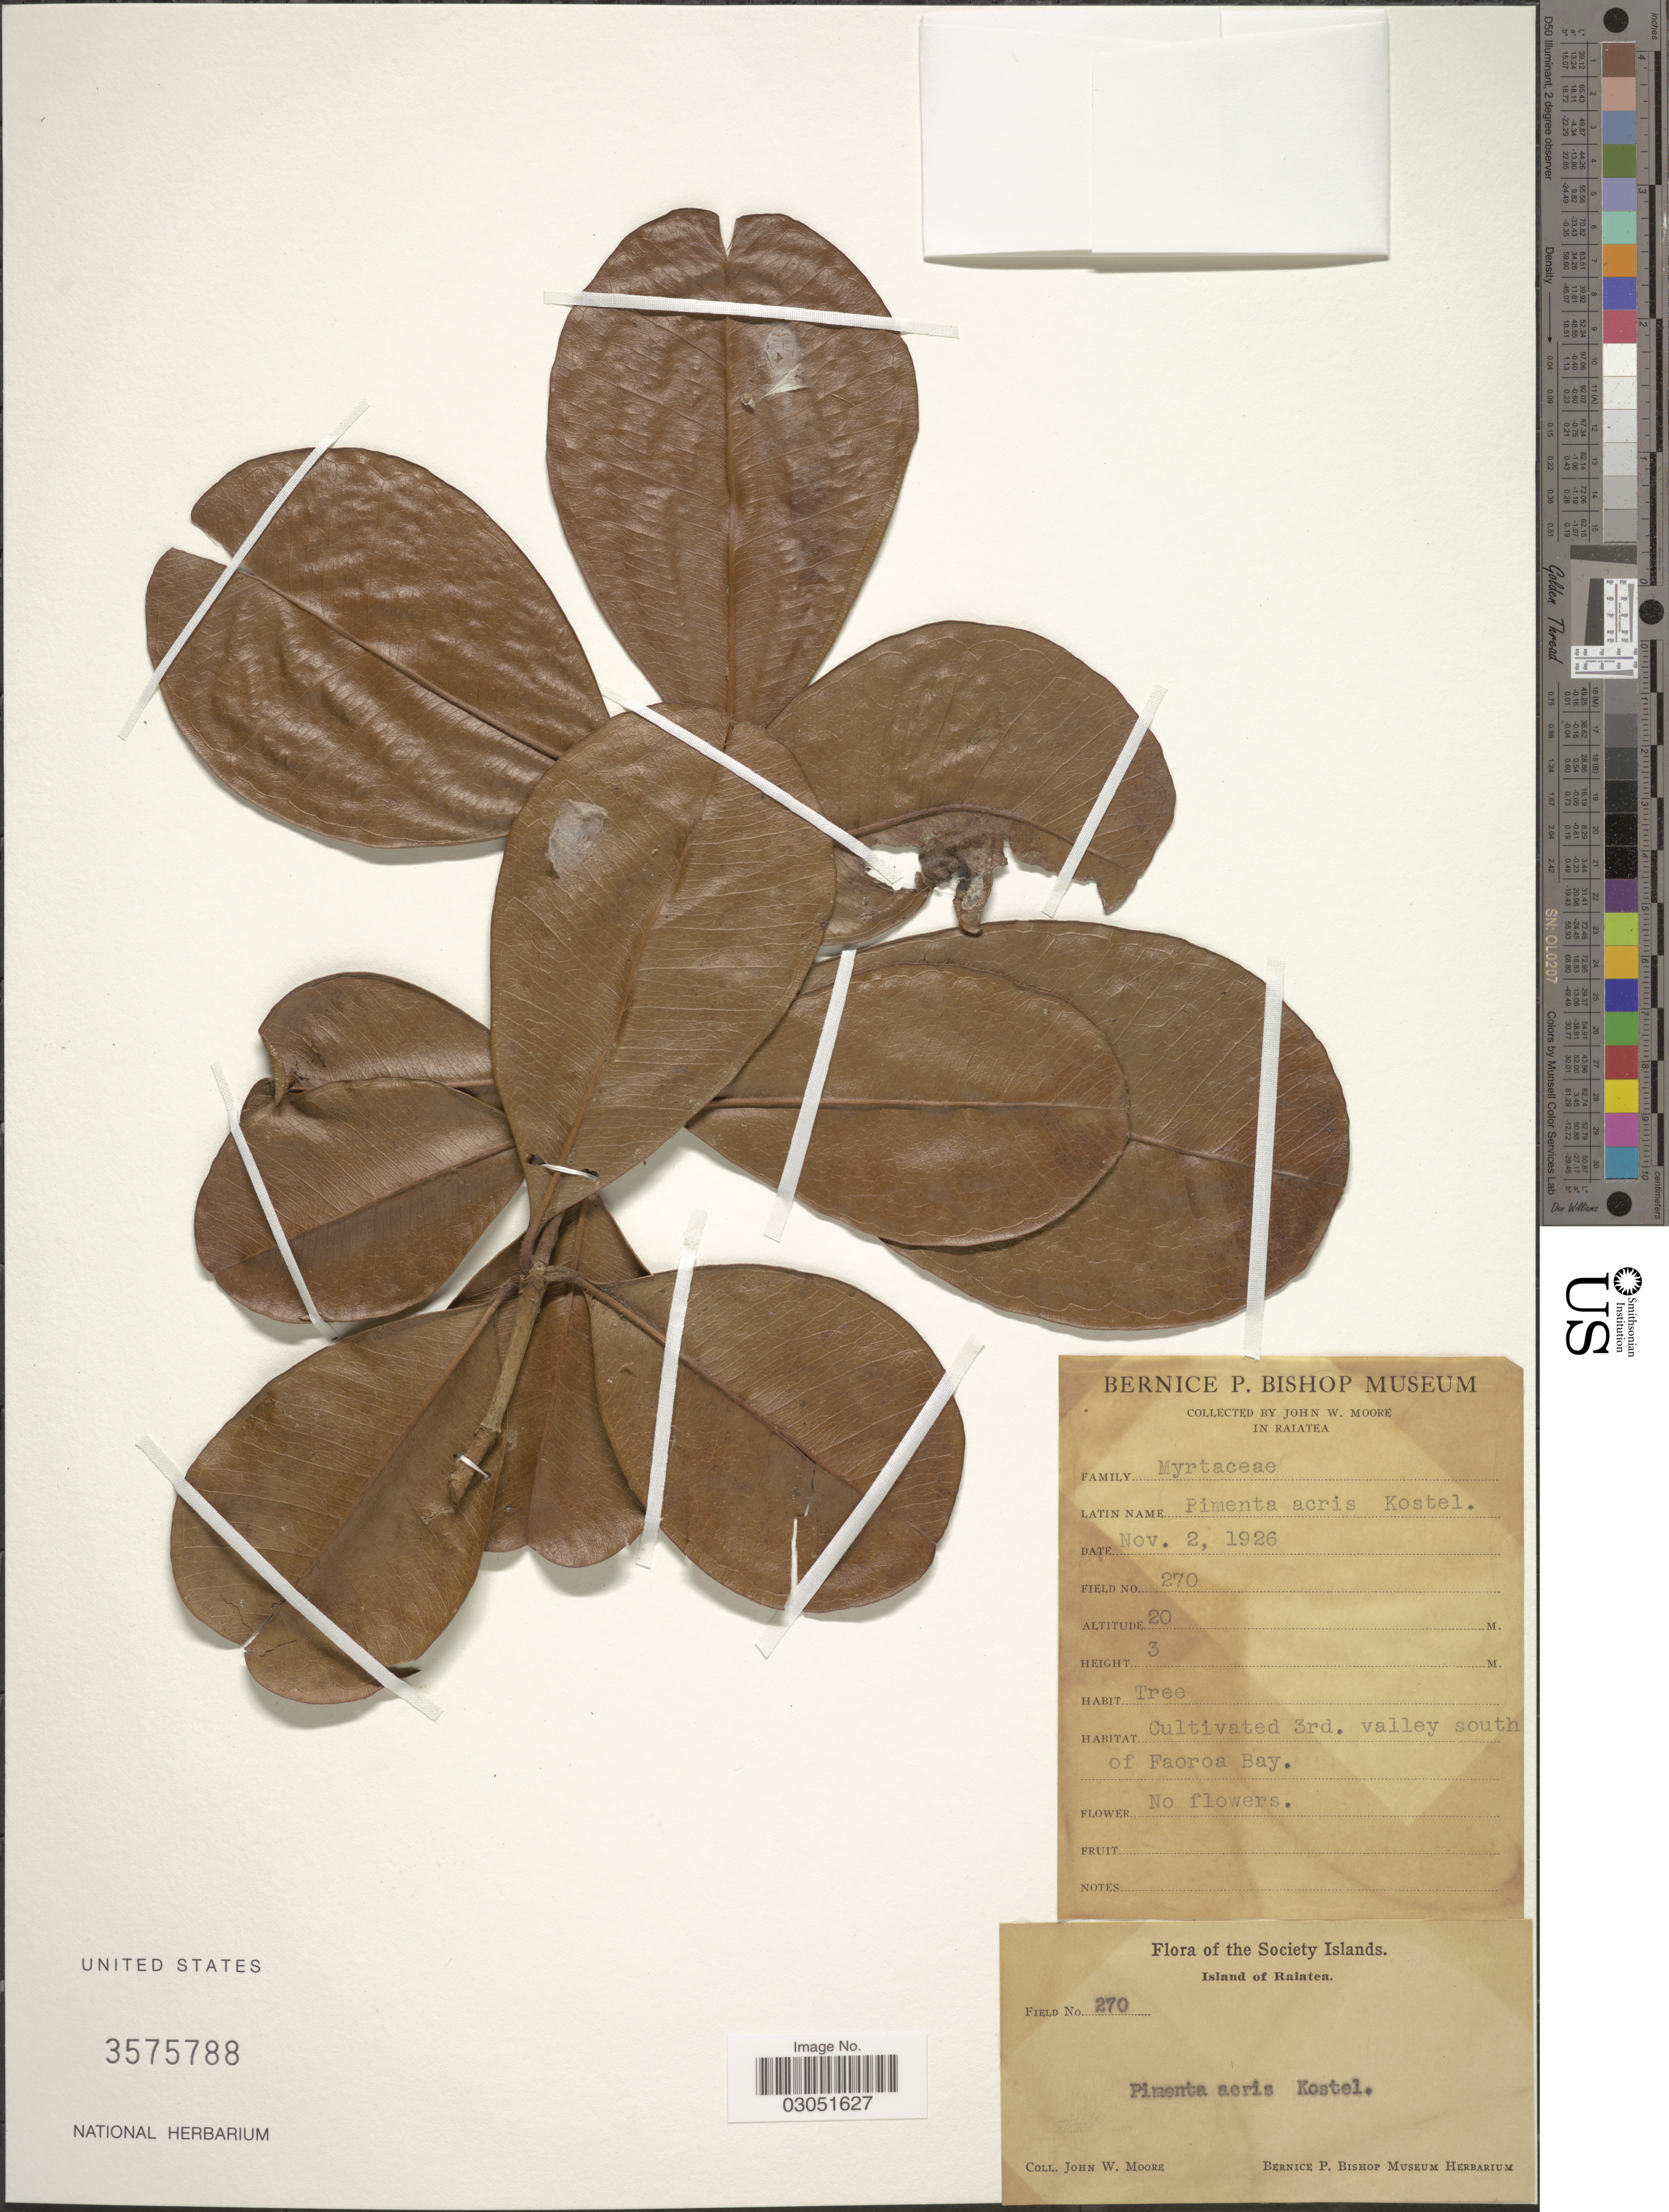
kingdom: Plantae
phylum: Tracheophyta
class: Magnoliopsida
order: Myrtales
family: Myrtaceae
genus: Pimenta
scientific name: Pimenta acris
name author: Kostel.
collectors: J. Moore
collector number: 270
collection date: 1926-11-02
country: French Polynesia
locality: Cultivated 3rd. valley south of Faoroa Bay. The Society Islands. Island of Raiatea.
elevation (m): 20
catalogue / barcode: US 3575788